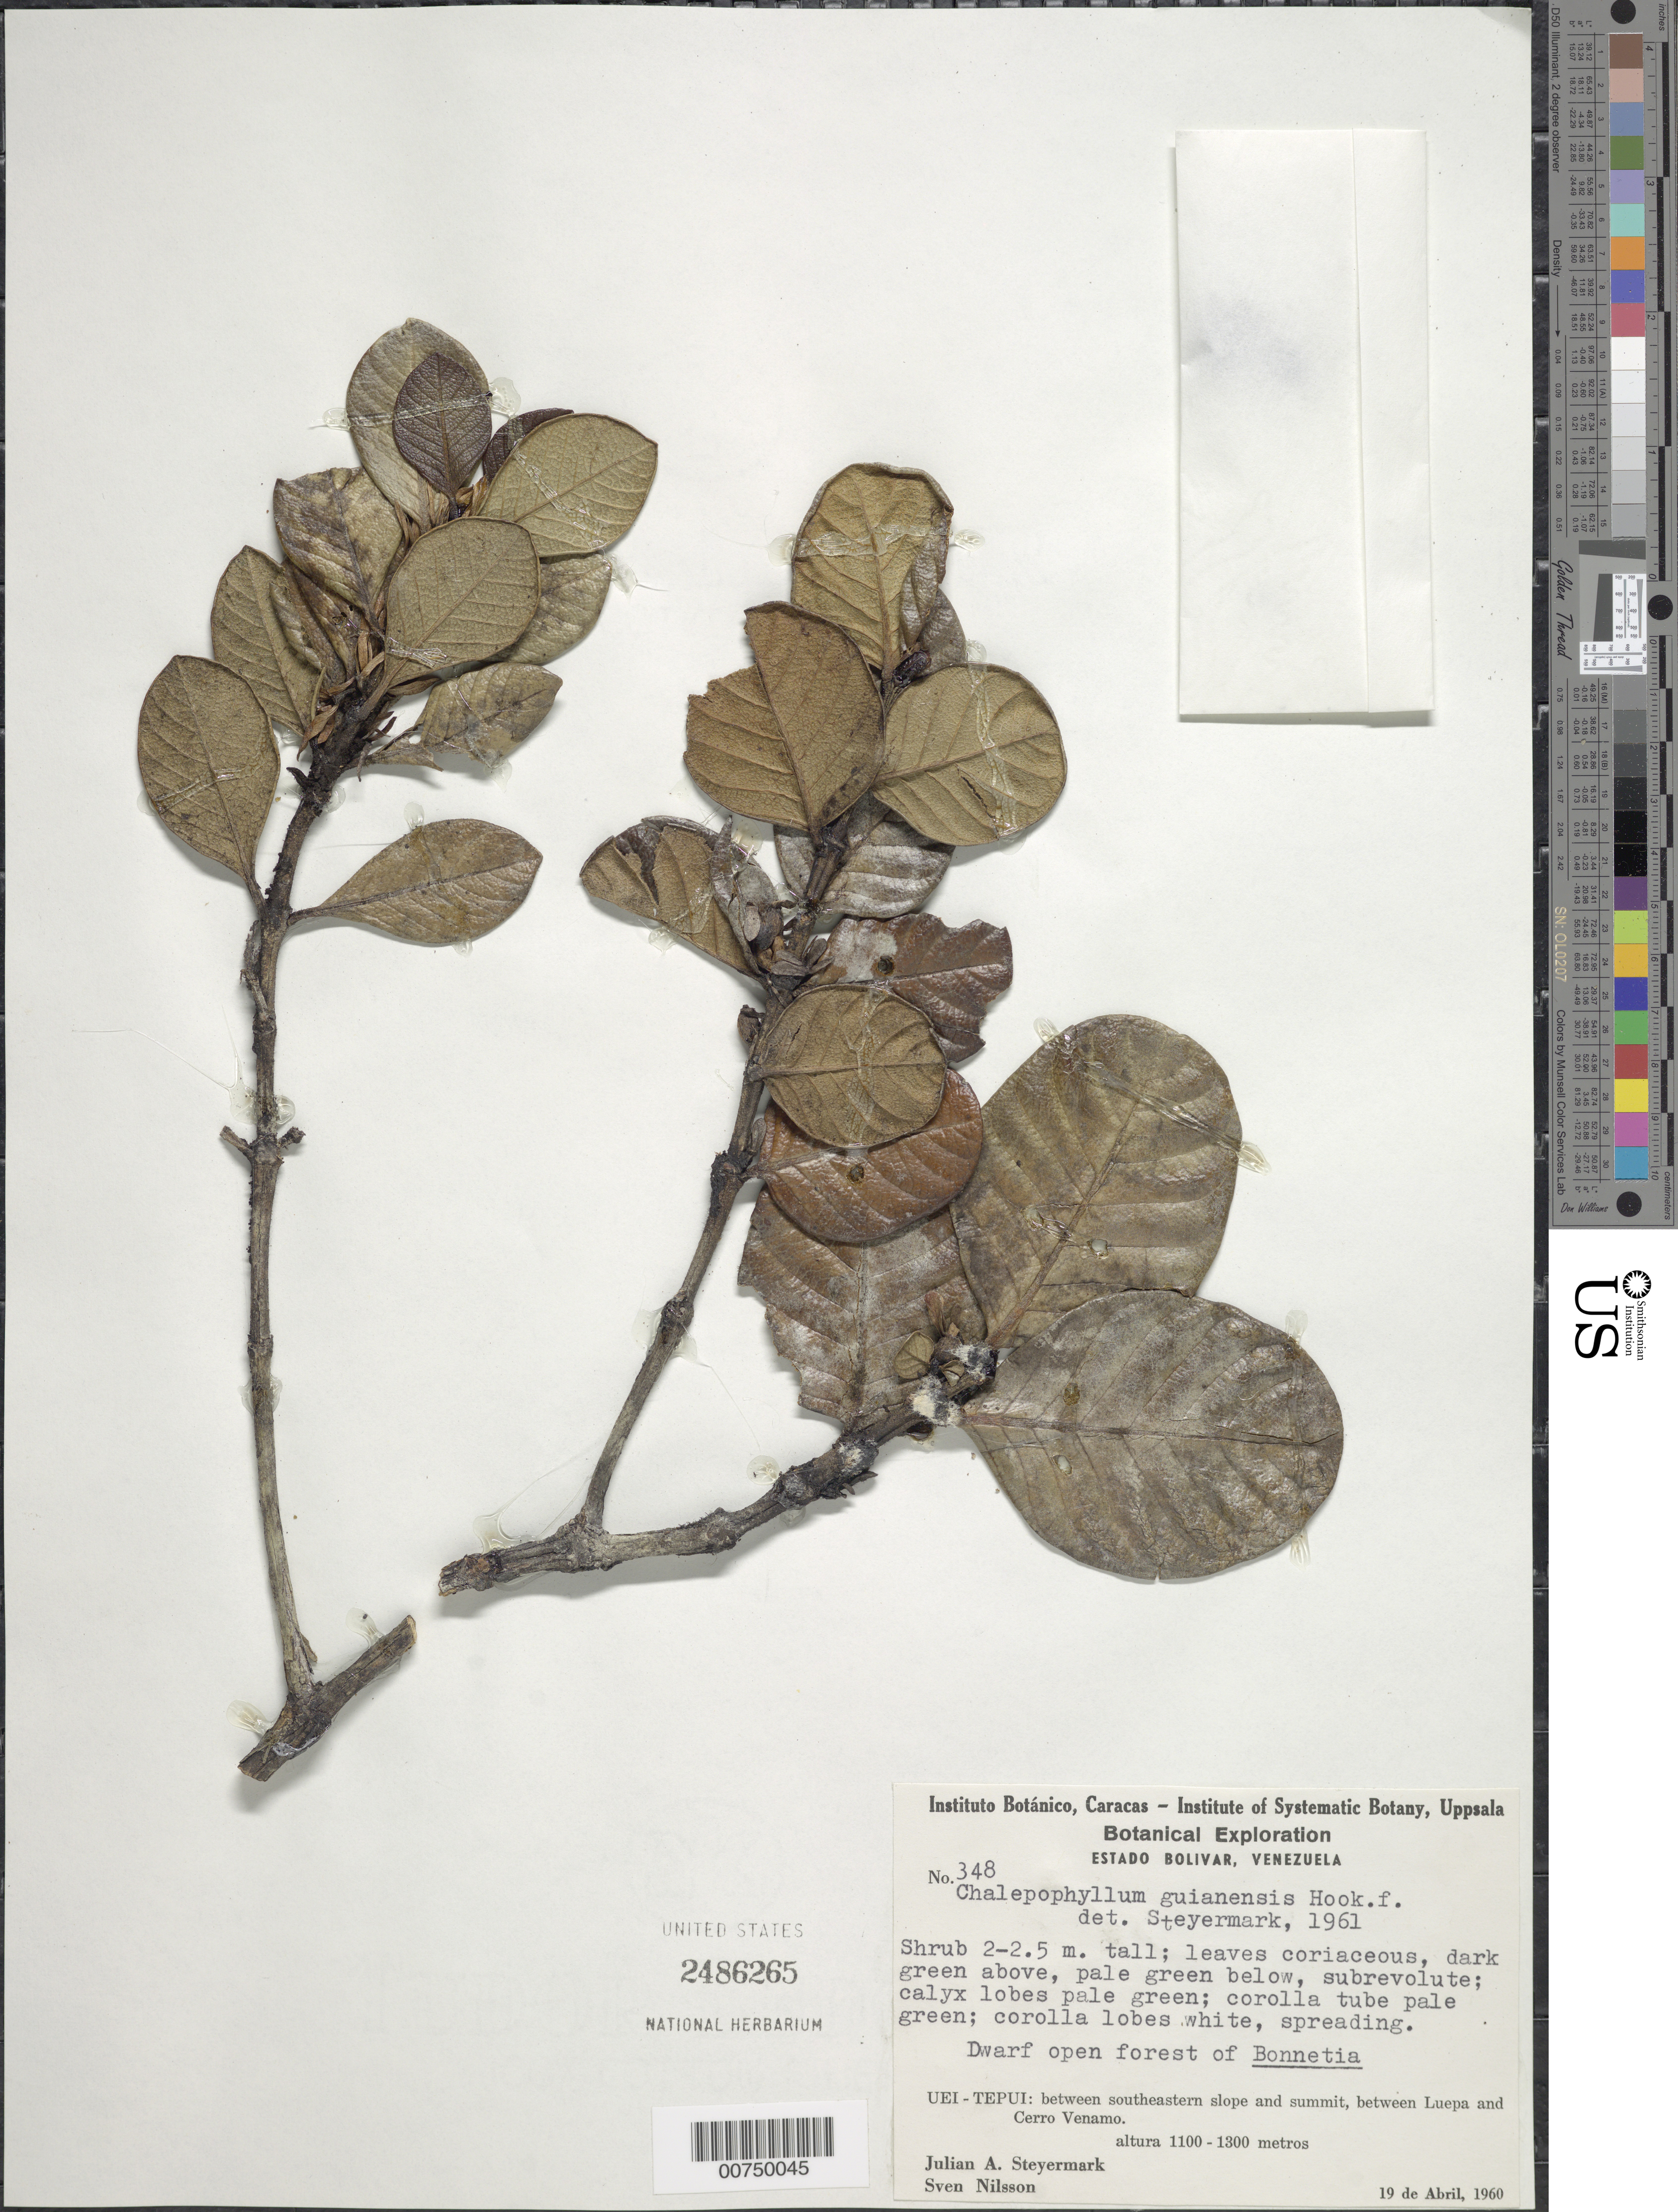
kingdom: Plantae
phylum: Tracheophyta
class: Magnoliopsida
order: Gentianales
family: Rubiaceae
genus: Chalepophyllum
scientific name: Chalepophyllum guianense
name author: Hook. f.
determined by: Steyermark, Julian A., (VEN)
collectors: J. Steyermark & S. Nilsson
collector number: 60 348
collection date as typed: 19-Apr-60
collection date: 1960-04-19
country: Venezuela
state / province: Bolívar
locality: Uei-tepuí, between Luepa and Cerro Venamo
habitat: Open dwarf Bonnetia forest, between southeastern slope and summit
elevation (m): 1100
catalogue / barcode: US 2486265